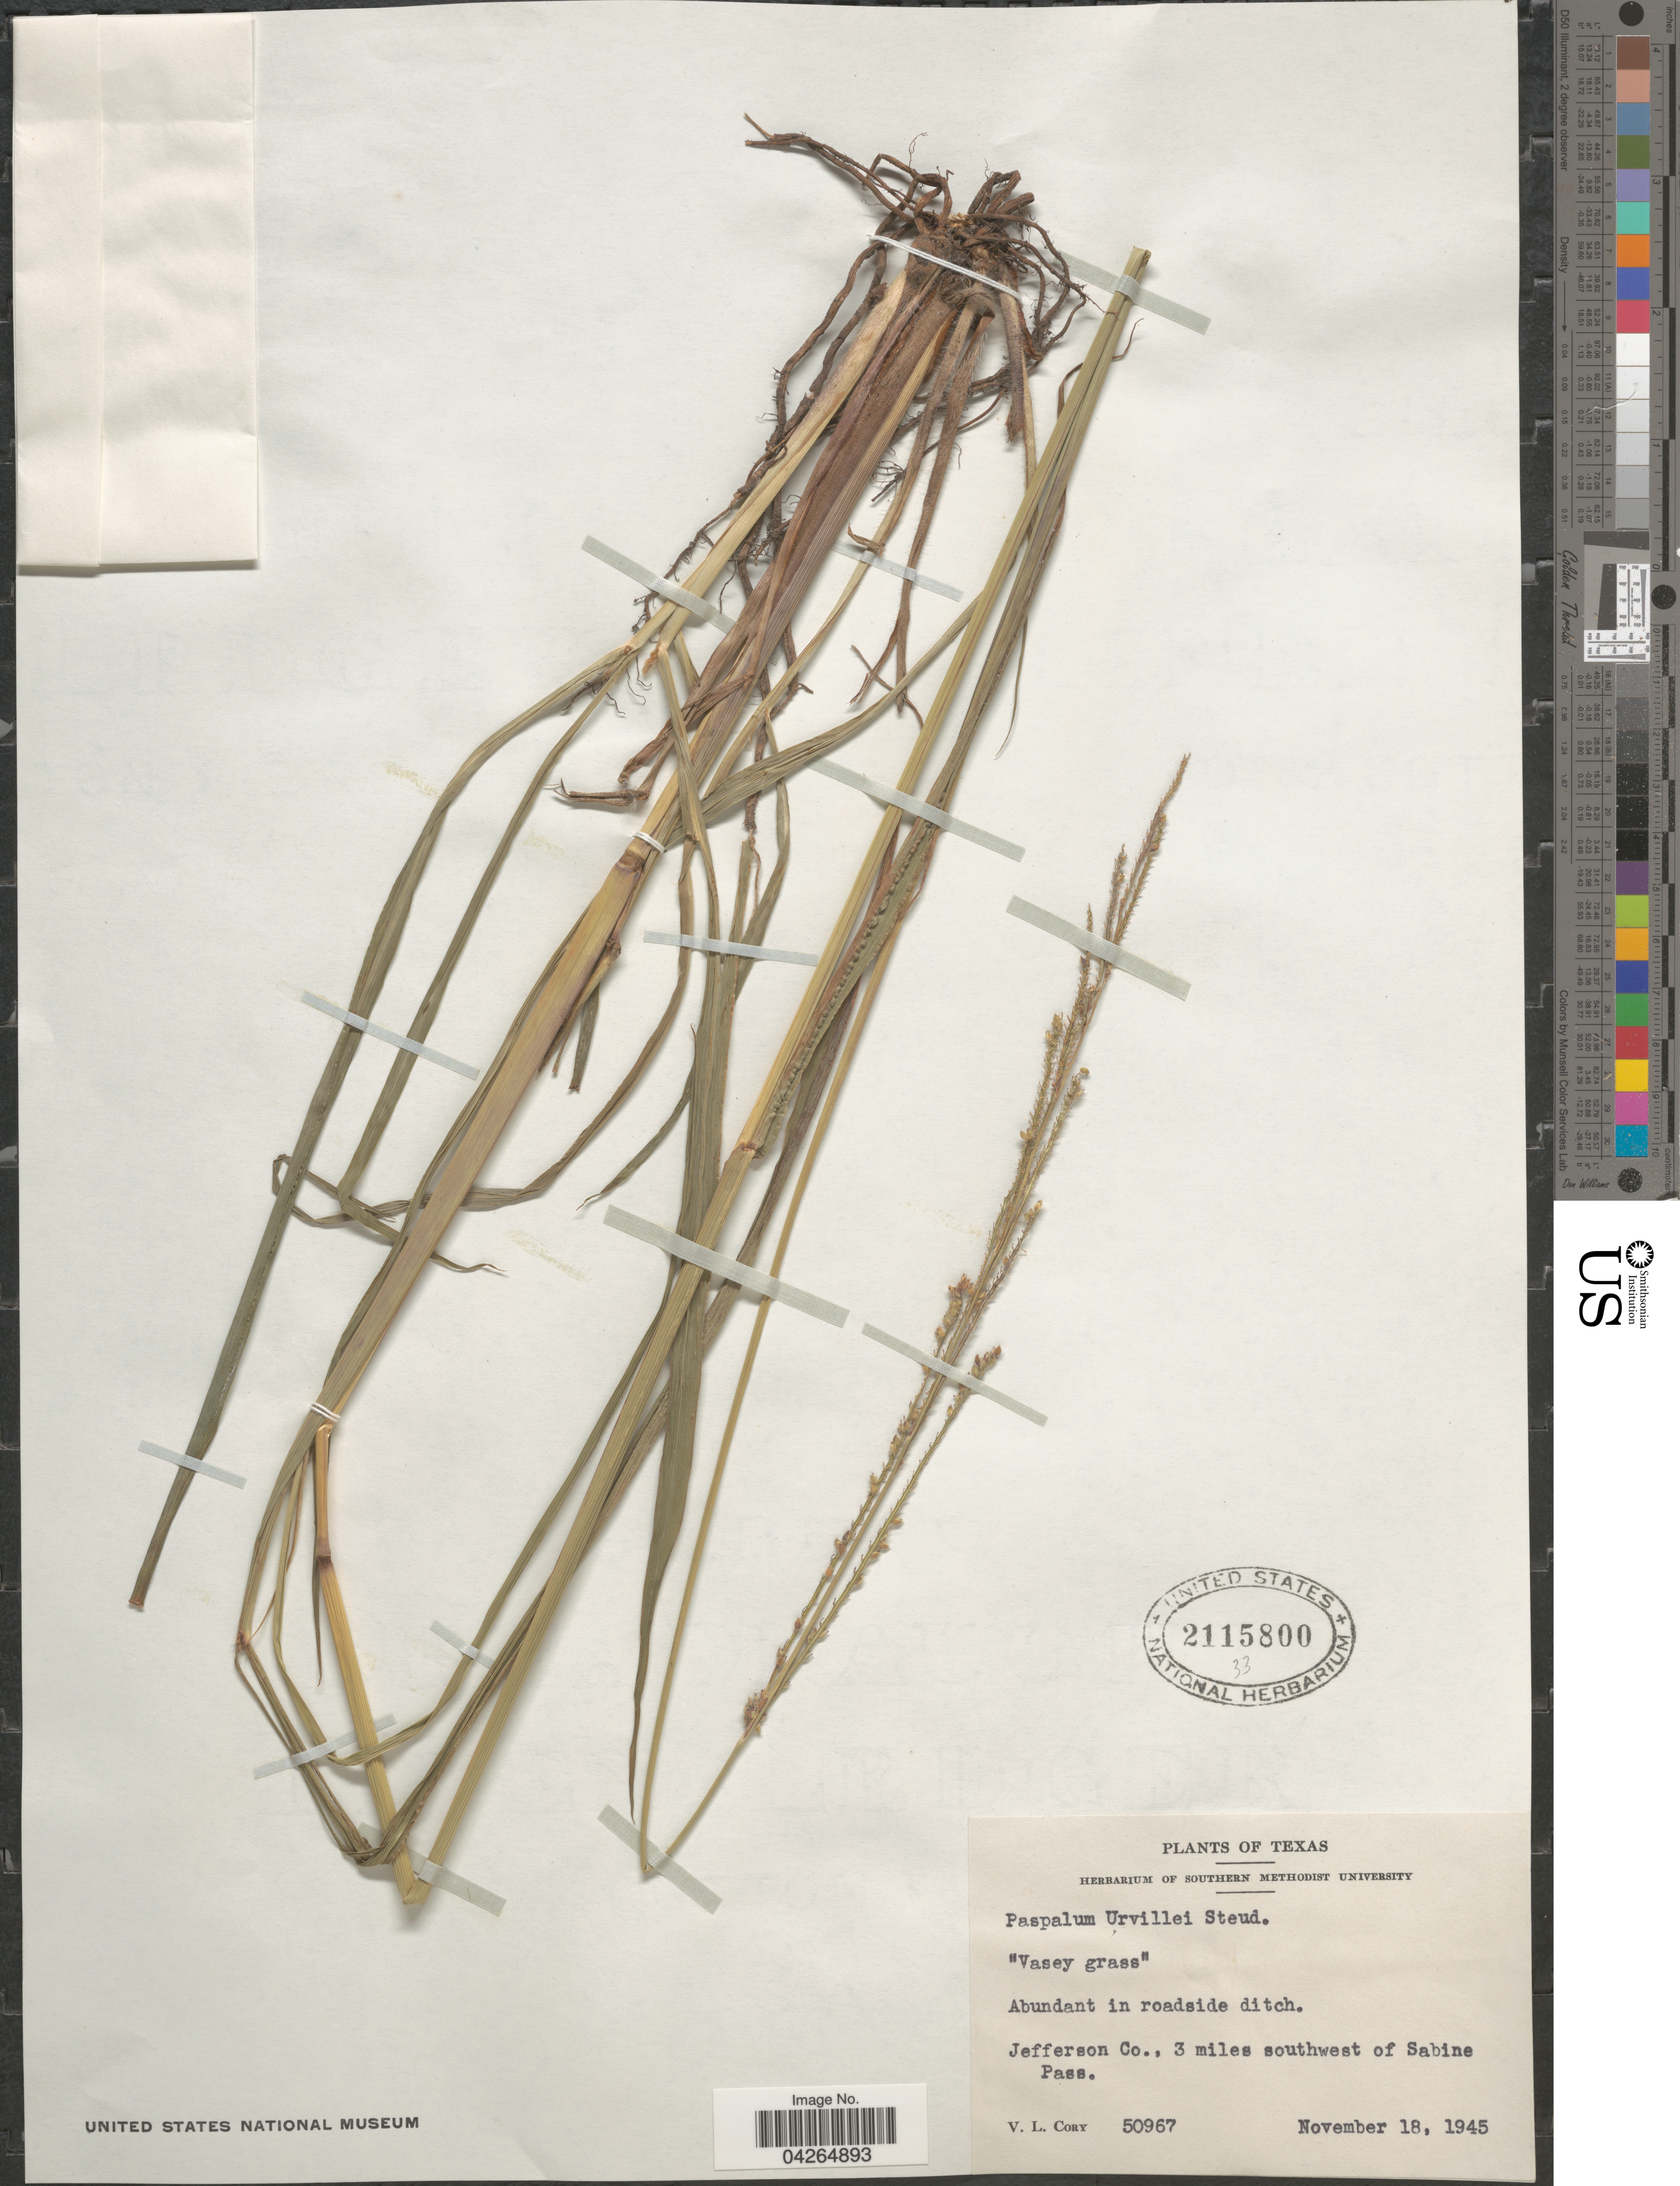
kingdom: Plantae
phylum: Tracheophyta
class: Liliopsida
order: Poales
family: Poaceae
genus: Paspalum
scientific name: Paspalum urvillei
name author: Steud.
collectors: V. Cory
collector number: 50967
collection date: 1945-11-18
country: United States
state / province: Texas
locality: Jefferson Co., 3 miles southwest of Sabine Pass.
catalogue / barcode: US 2115800